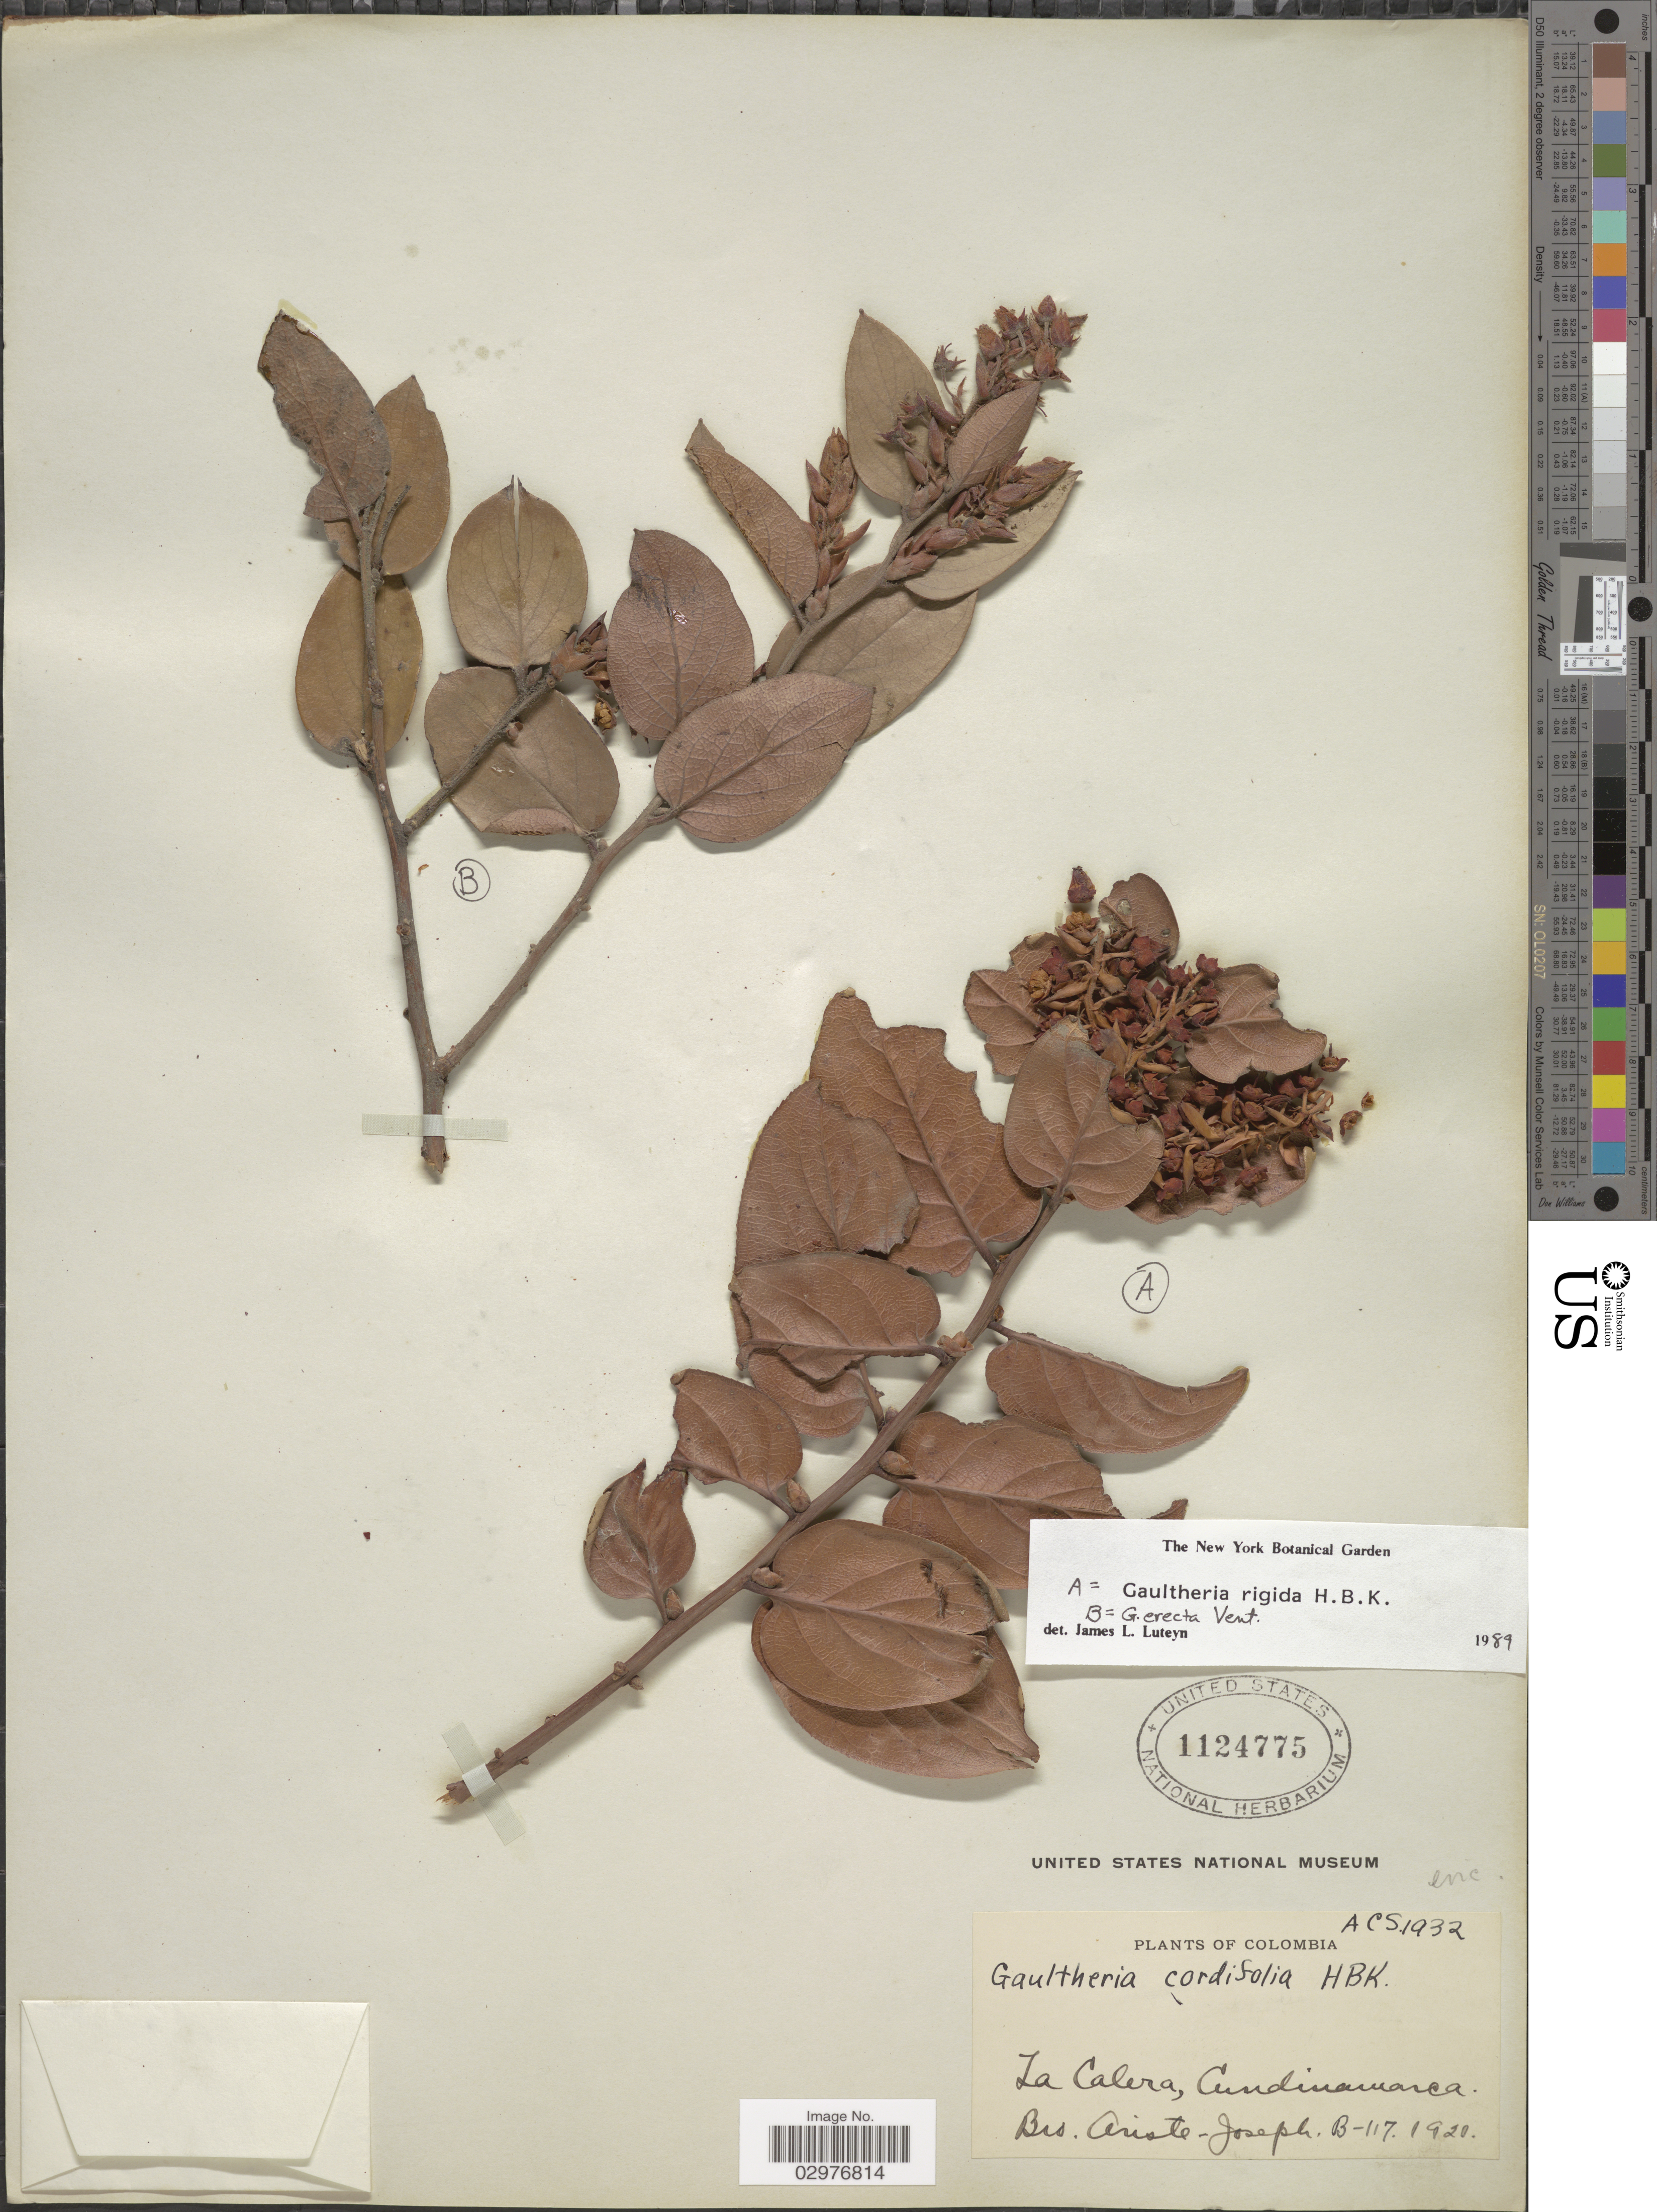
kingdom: Plantae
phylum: Tracheophyta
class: Magnoliopsida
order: Ericales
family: Ericaceae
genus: Gaultheria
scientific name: Gaultheria rigida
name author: Kunth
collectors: Bro. Ariste-Joseph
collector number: B-117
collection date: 1920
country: Colombia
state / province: Cundinamarca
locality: La Calera.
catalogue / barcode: US 1124775